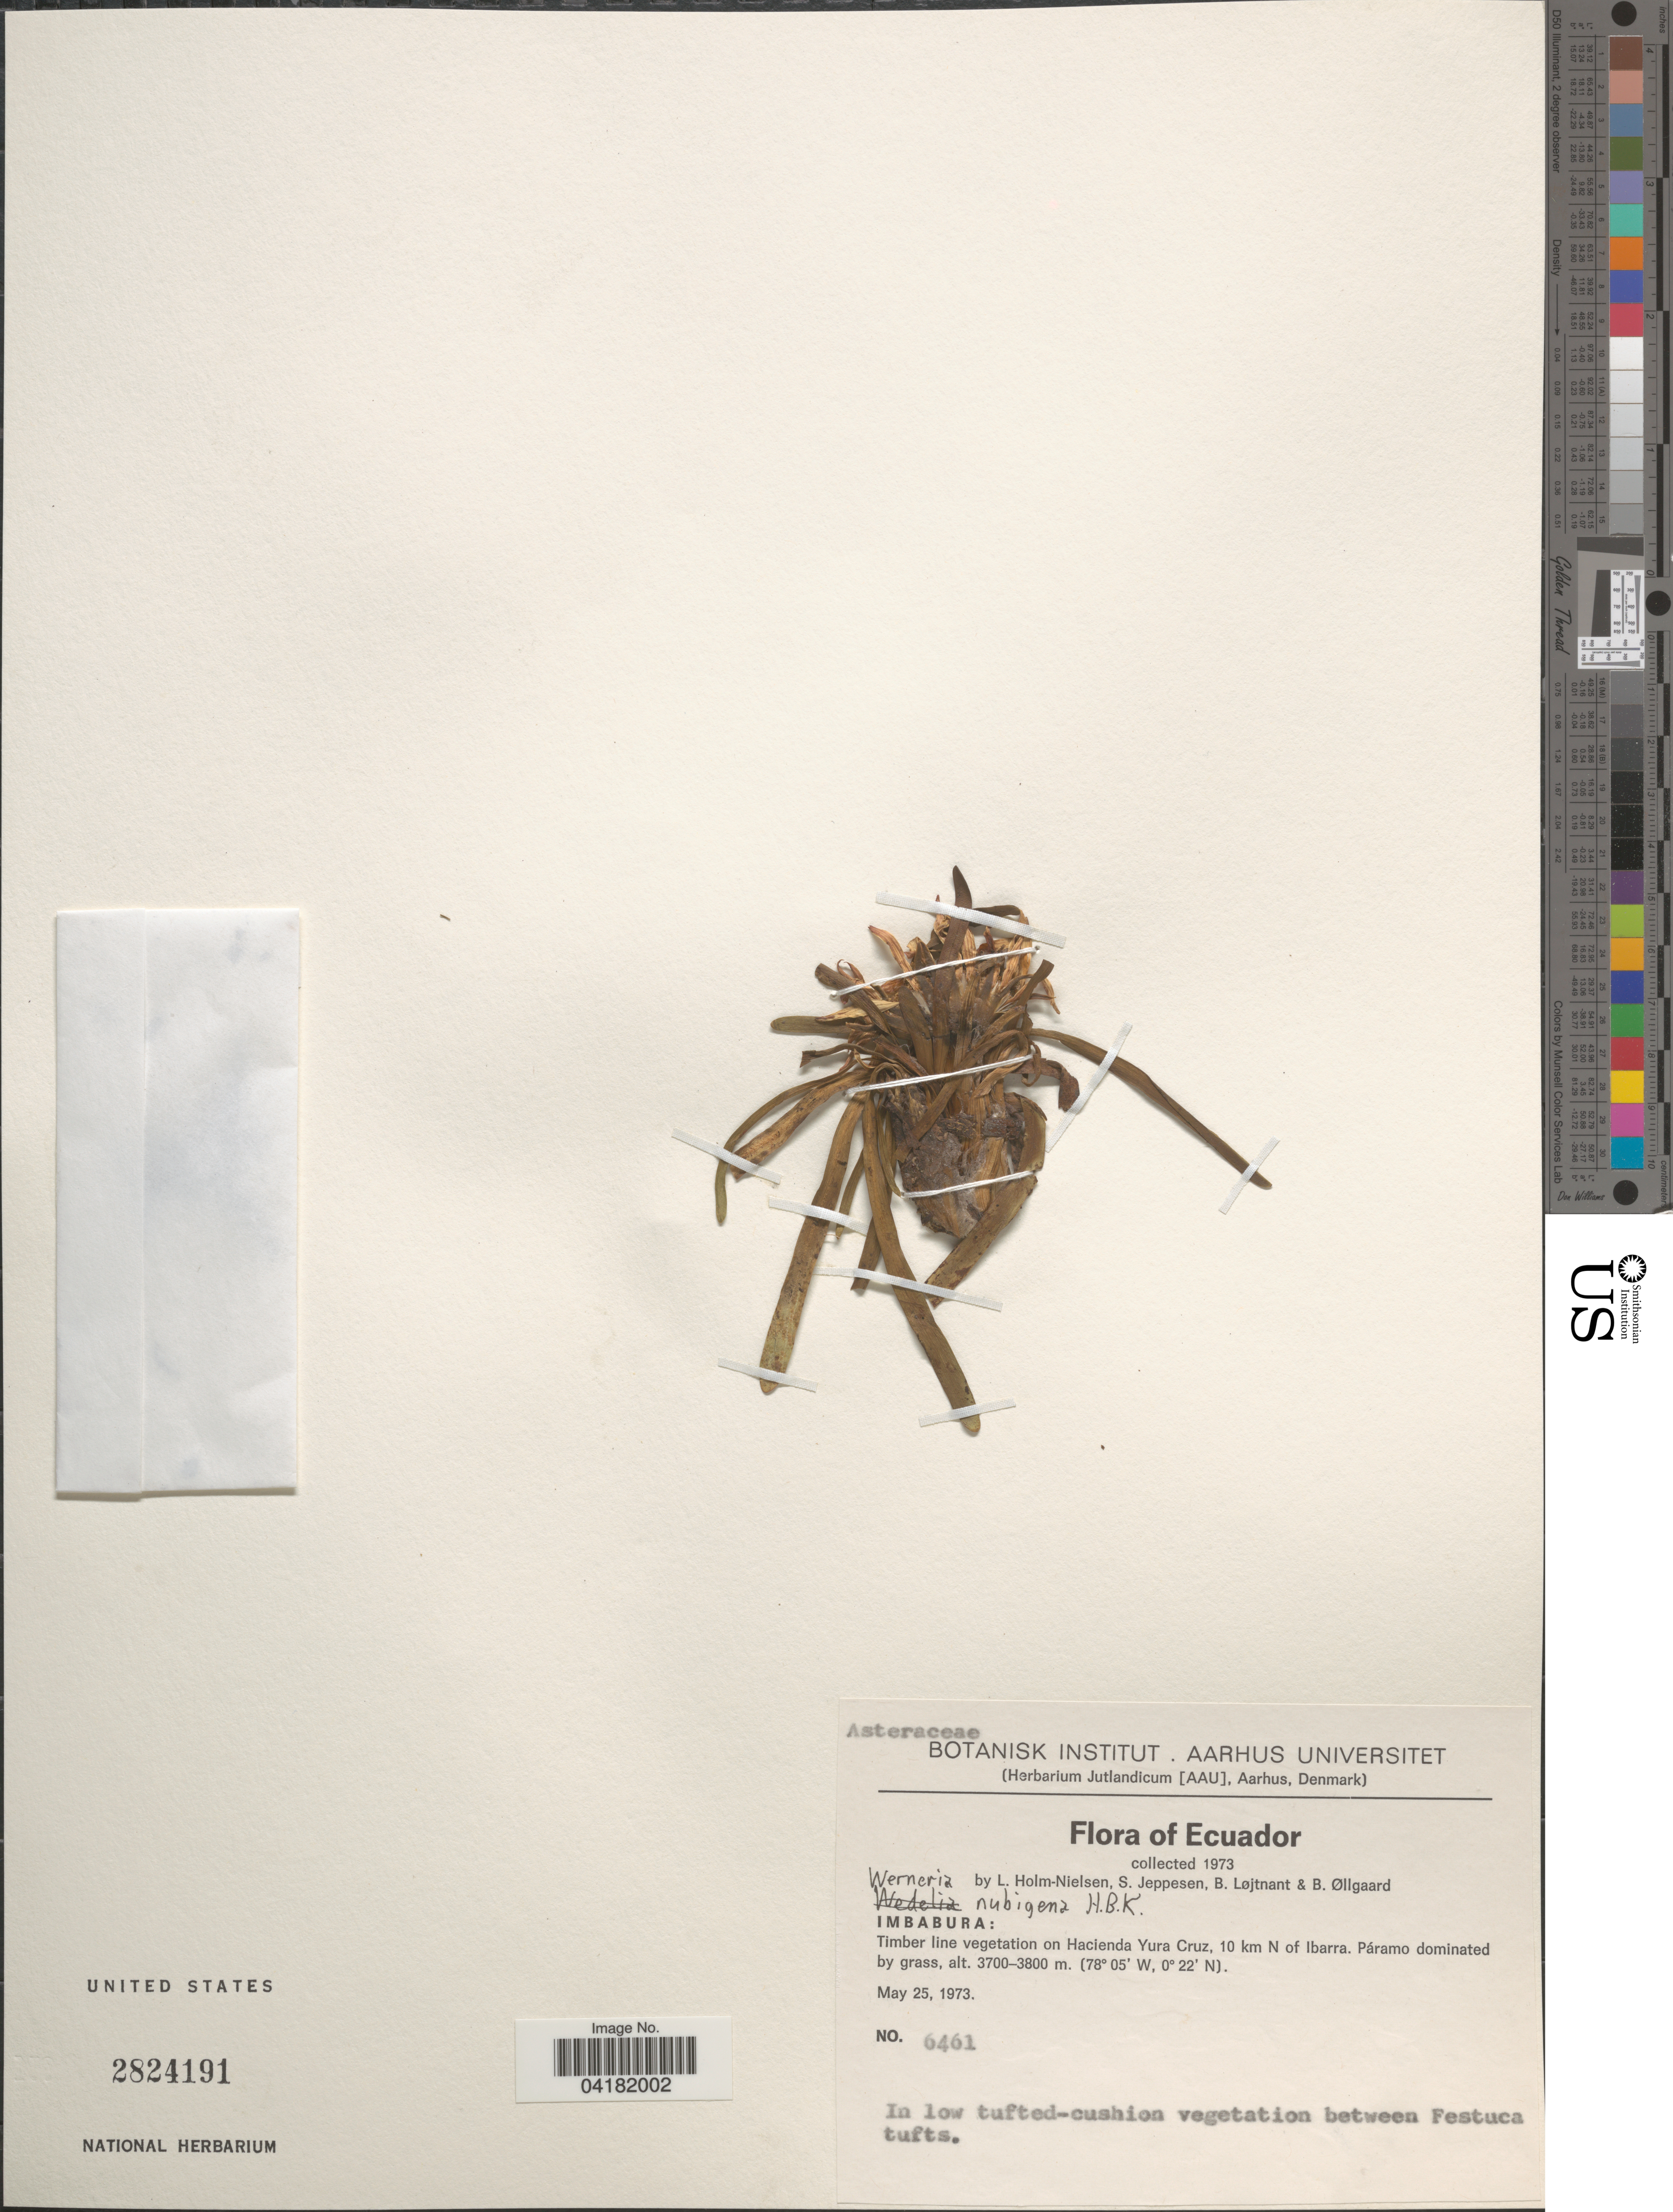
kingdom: Plantae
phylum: Tracheophyta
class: Magnoliopsida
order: Asterales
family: Asteraceae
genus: Werneria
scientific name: Werneria nubigena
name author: Kunth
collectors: L. Holm-Nielsen, S. Jeppesen, B. Löjtnant & B. Øllgaard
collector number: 6461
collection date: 1973-05-25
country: Ecuador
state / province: Imbabura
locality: On Hacienda Yura Cruz, 10 km N of Ibarra.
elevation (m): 3700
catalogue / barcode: US 2824191